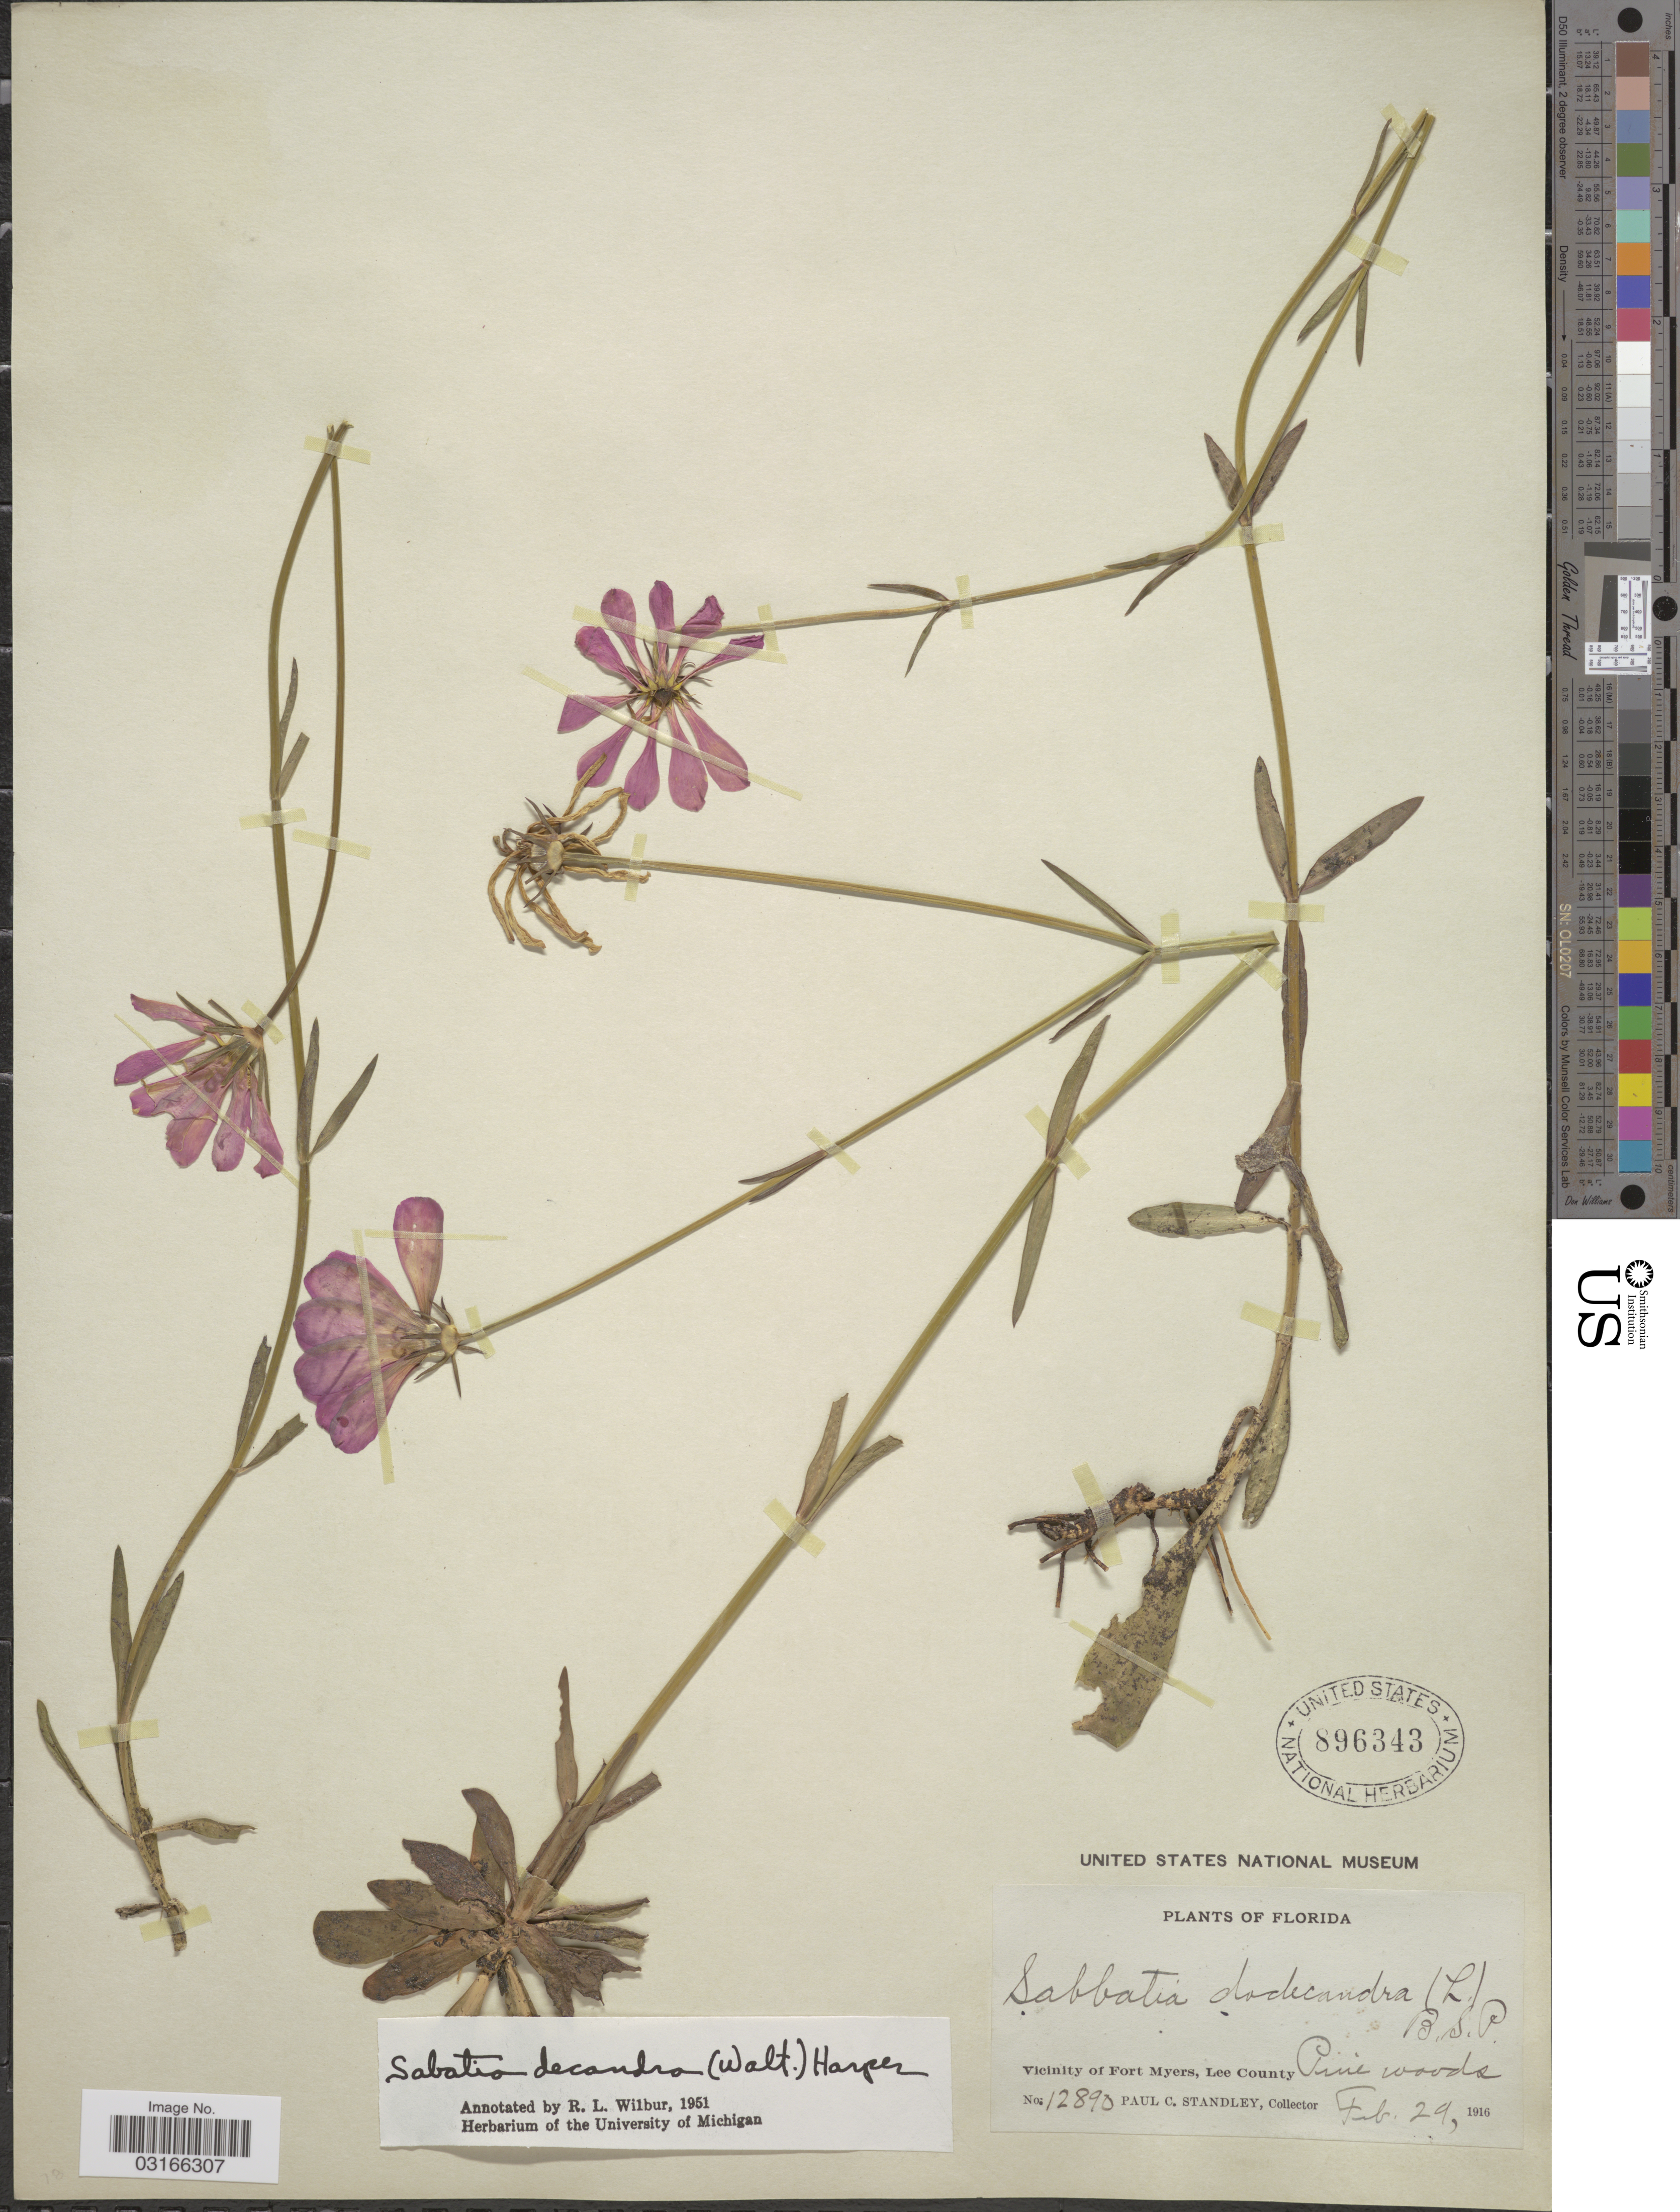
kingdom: Plantae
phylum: Tracheophyta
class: Magnoliopsida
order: Gentianales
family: Gentianaceae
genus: Sabatia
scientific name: Sabatia decandra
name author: (Walter)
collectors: P. C. Standley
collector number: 12890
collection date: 1916-02-29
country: United States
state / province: Florida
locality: Vicinity of Fort Myers, Lee County.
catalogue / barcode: US 896343